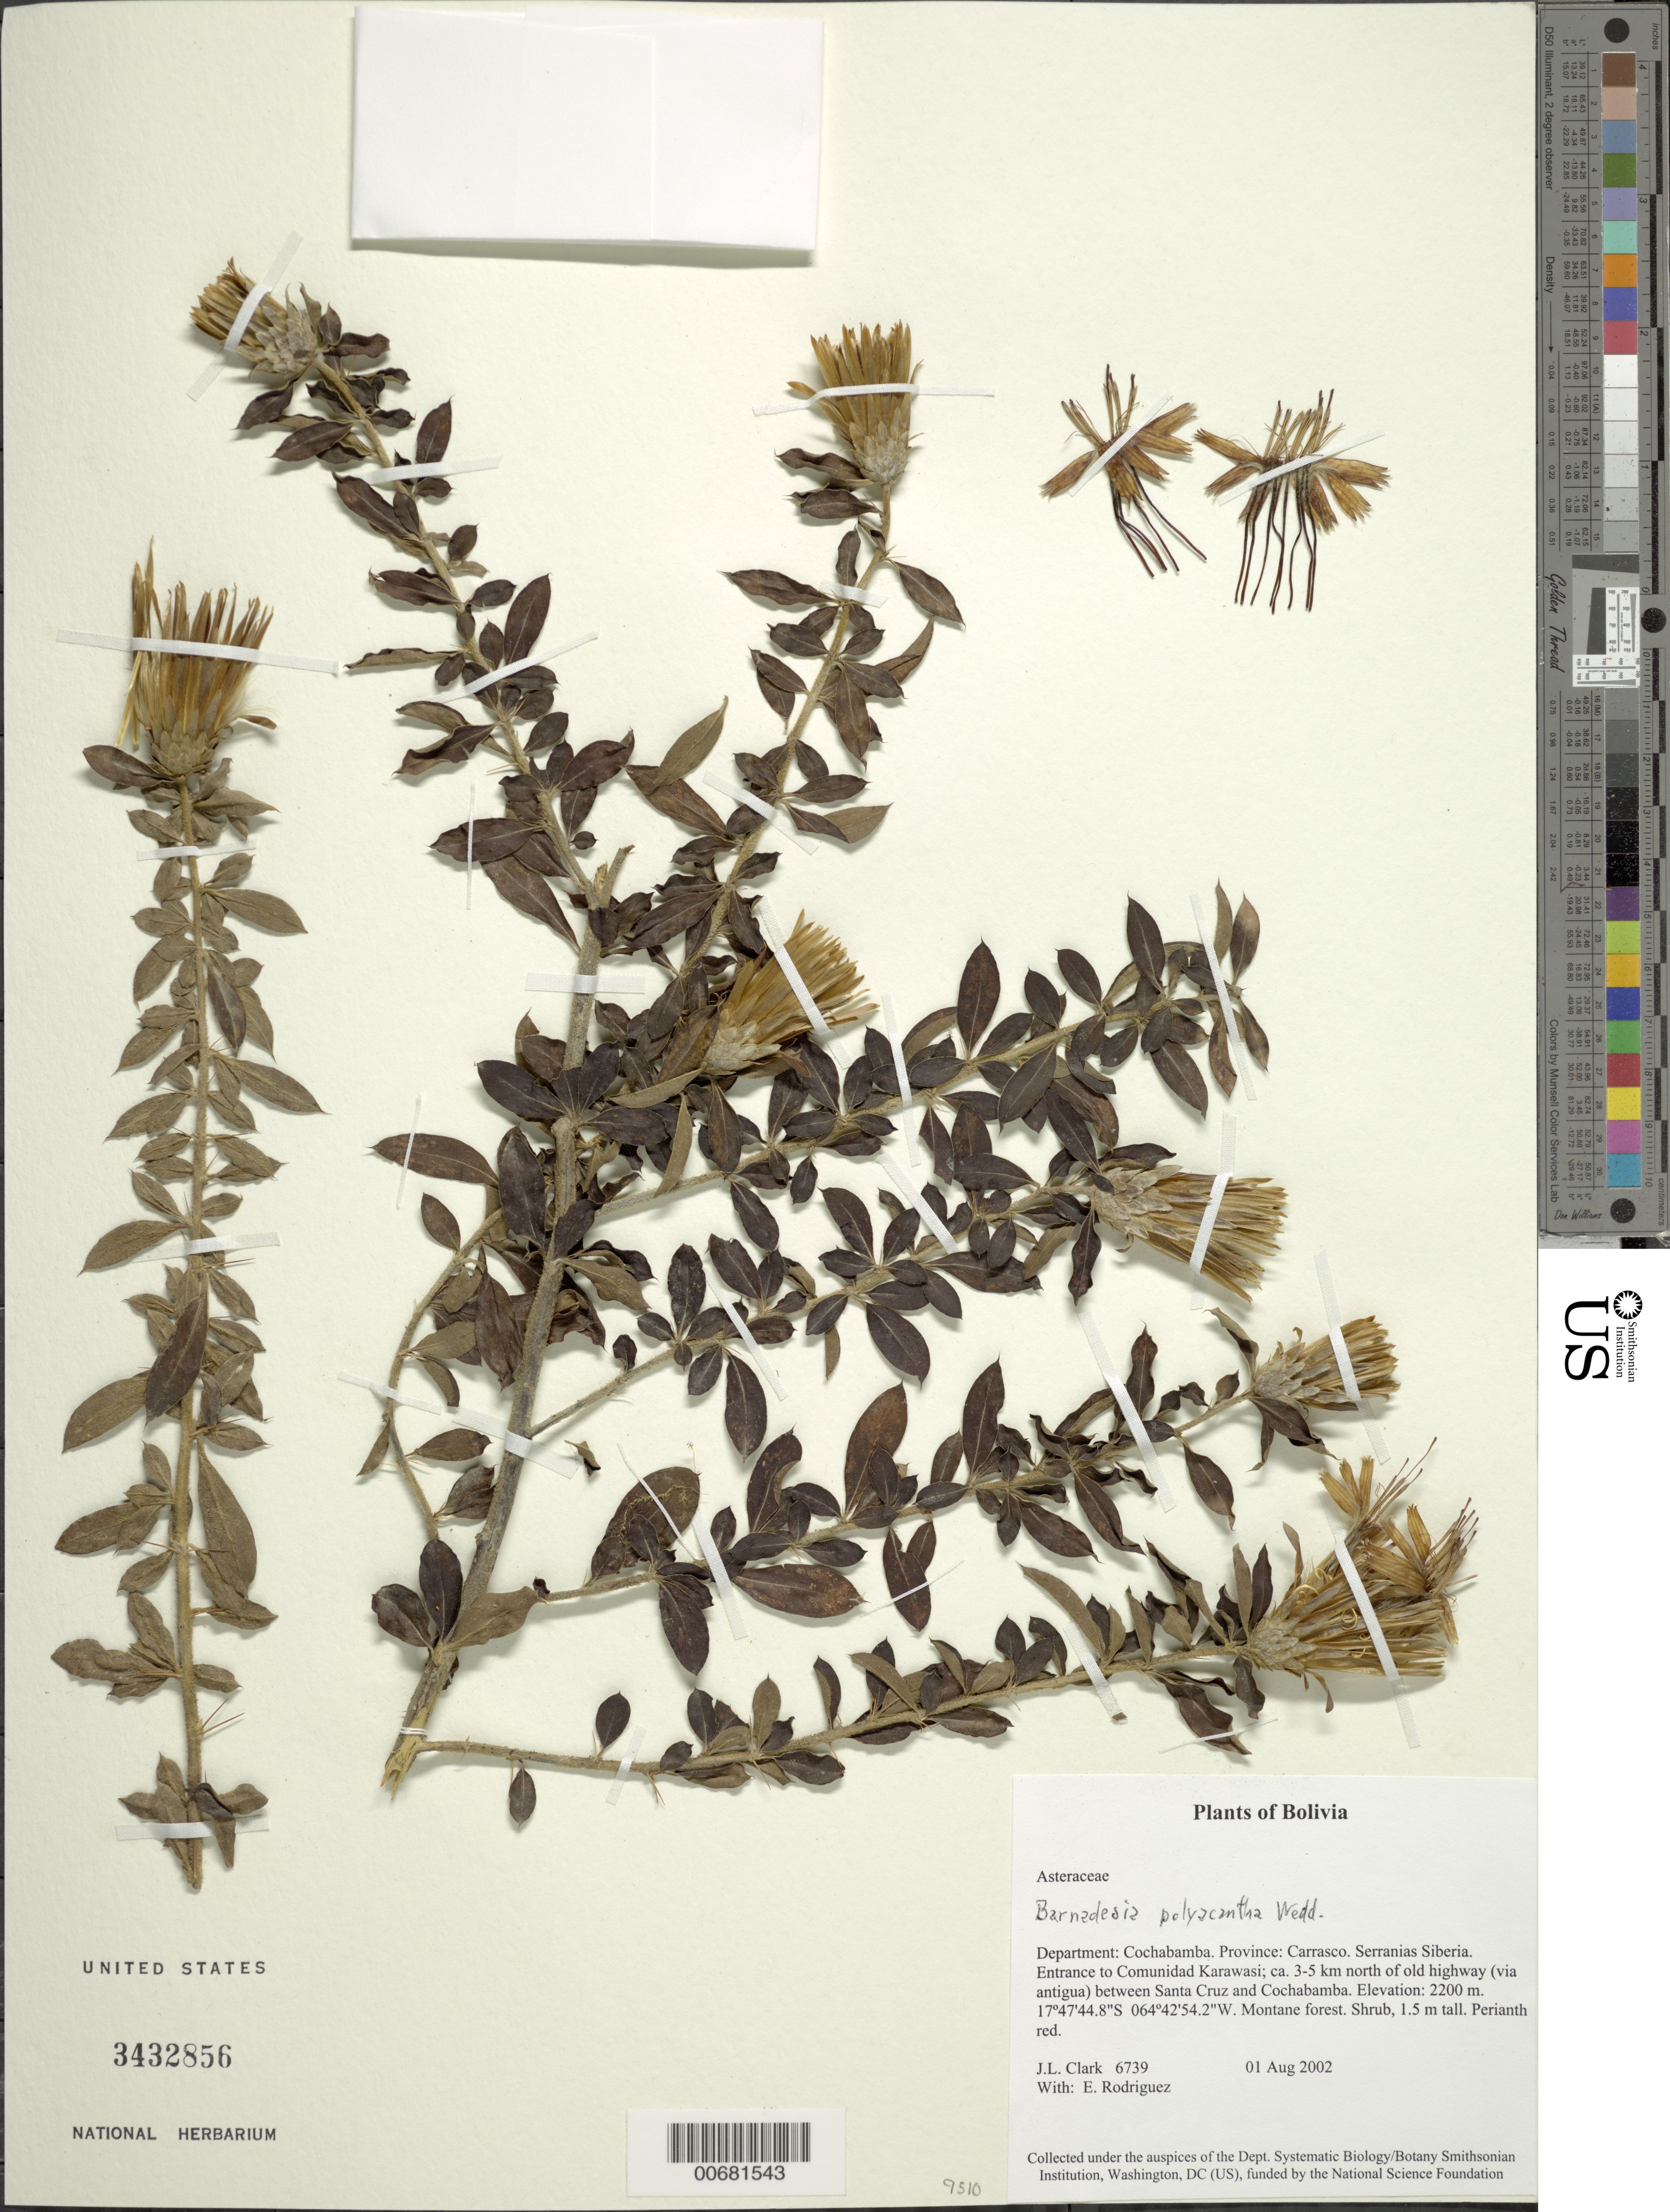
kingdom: Plantae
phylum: Tracheophyta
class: Magnoliopsida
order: Asterales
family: Asteraceae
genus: Barnadesia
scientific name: Barnadesia polyacantha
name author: Wedd.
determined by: Funk, Vicki A., (BOT), Smithsonian Institution - National Museum of Natural History (UNITED STATES)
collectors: J. L. Clark & E. Rodriguez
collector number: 06739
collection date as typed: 01 Aug 2002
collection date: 2002-08-01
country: Bolivia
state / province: Cochabamba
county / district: Carrasco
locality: Serranias Siberia. Entrance to Comunidad Karawasi; ca. 3-5 km north of old highway (via antigua) between Santa Cruz and Cochabamba.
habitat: Montane forest.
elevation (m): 2200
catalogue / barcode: US 3432856